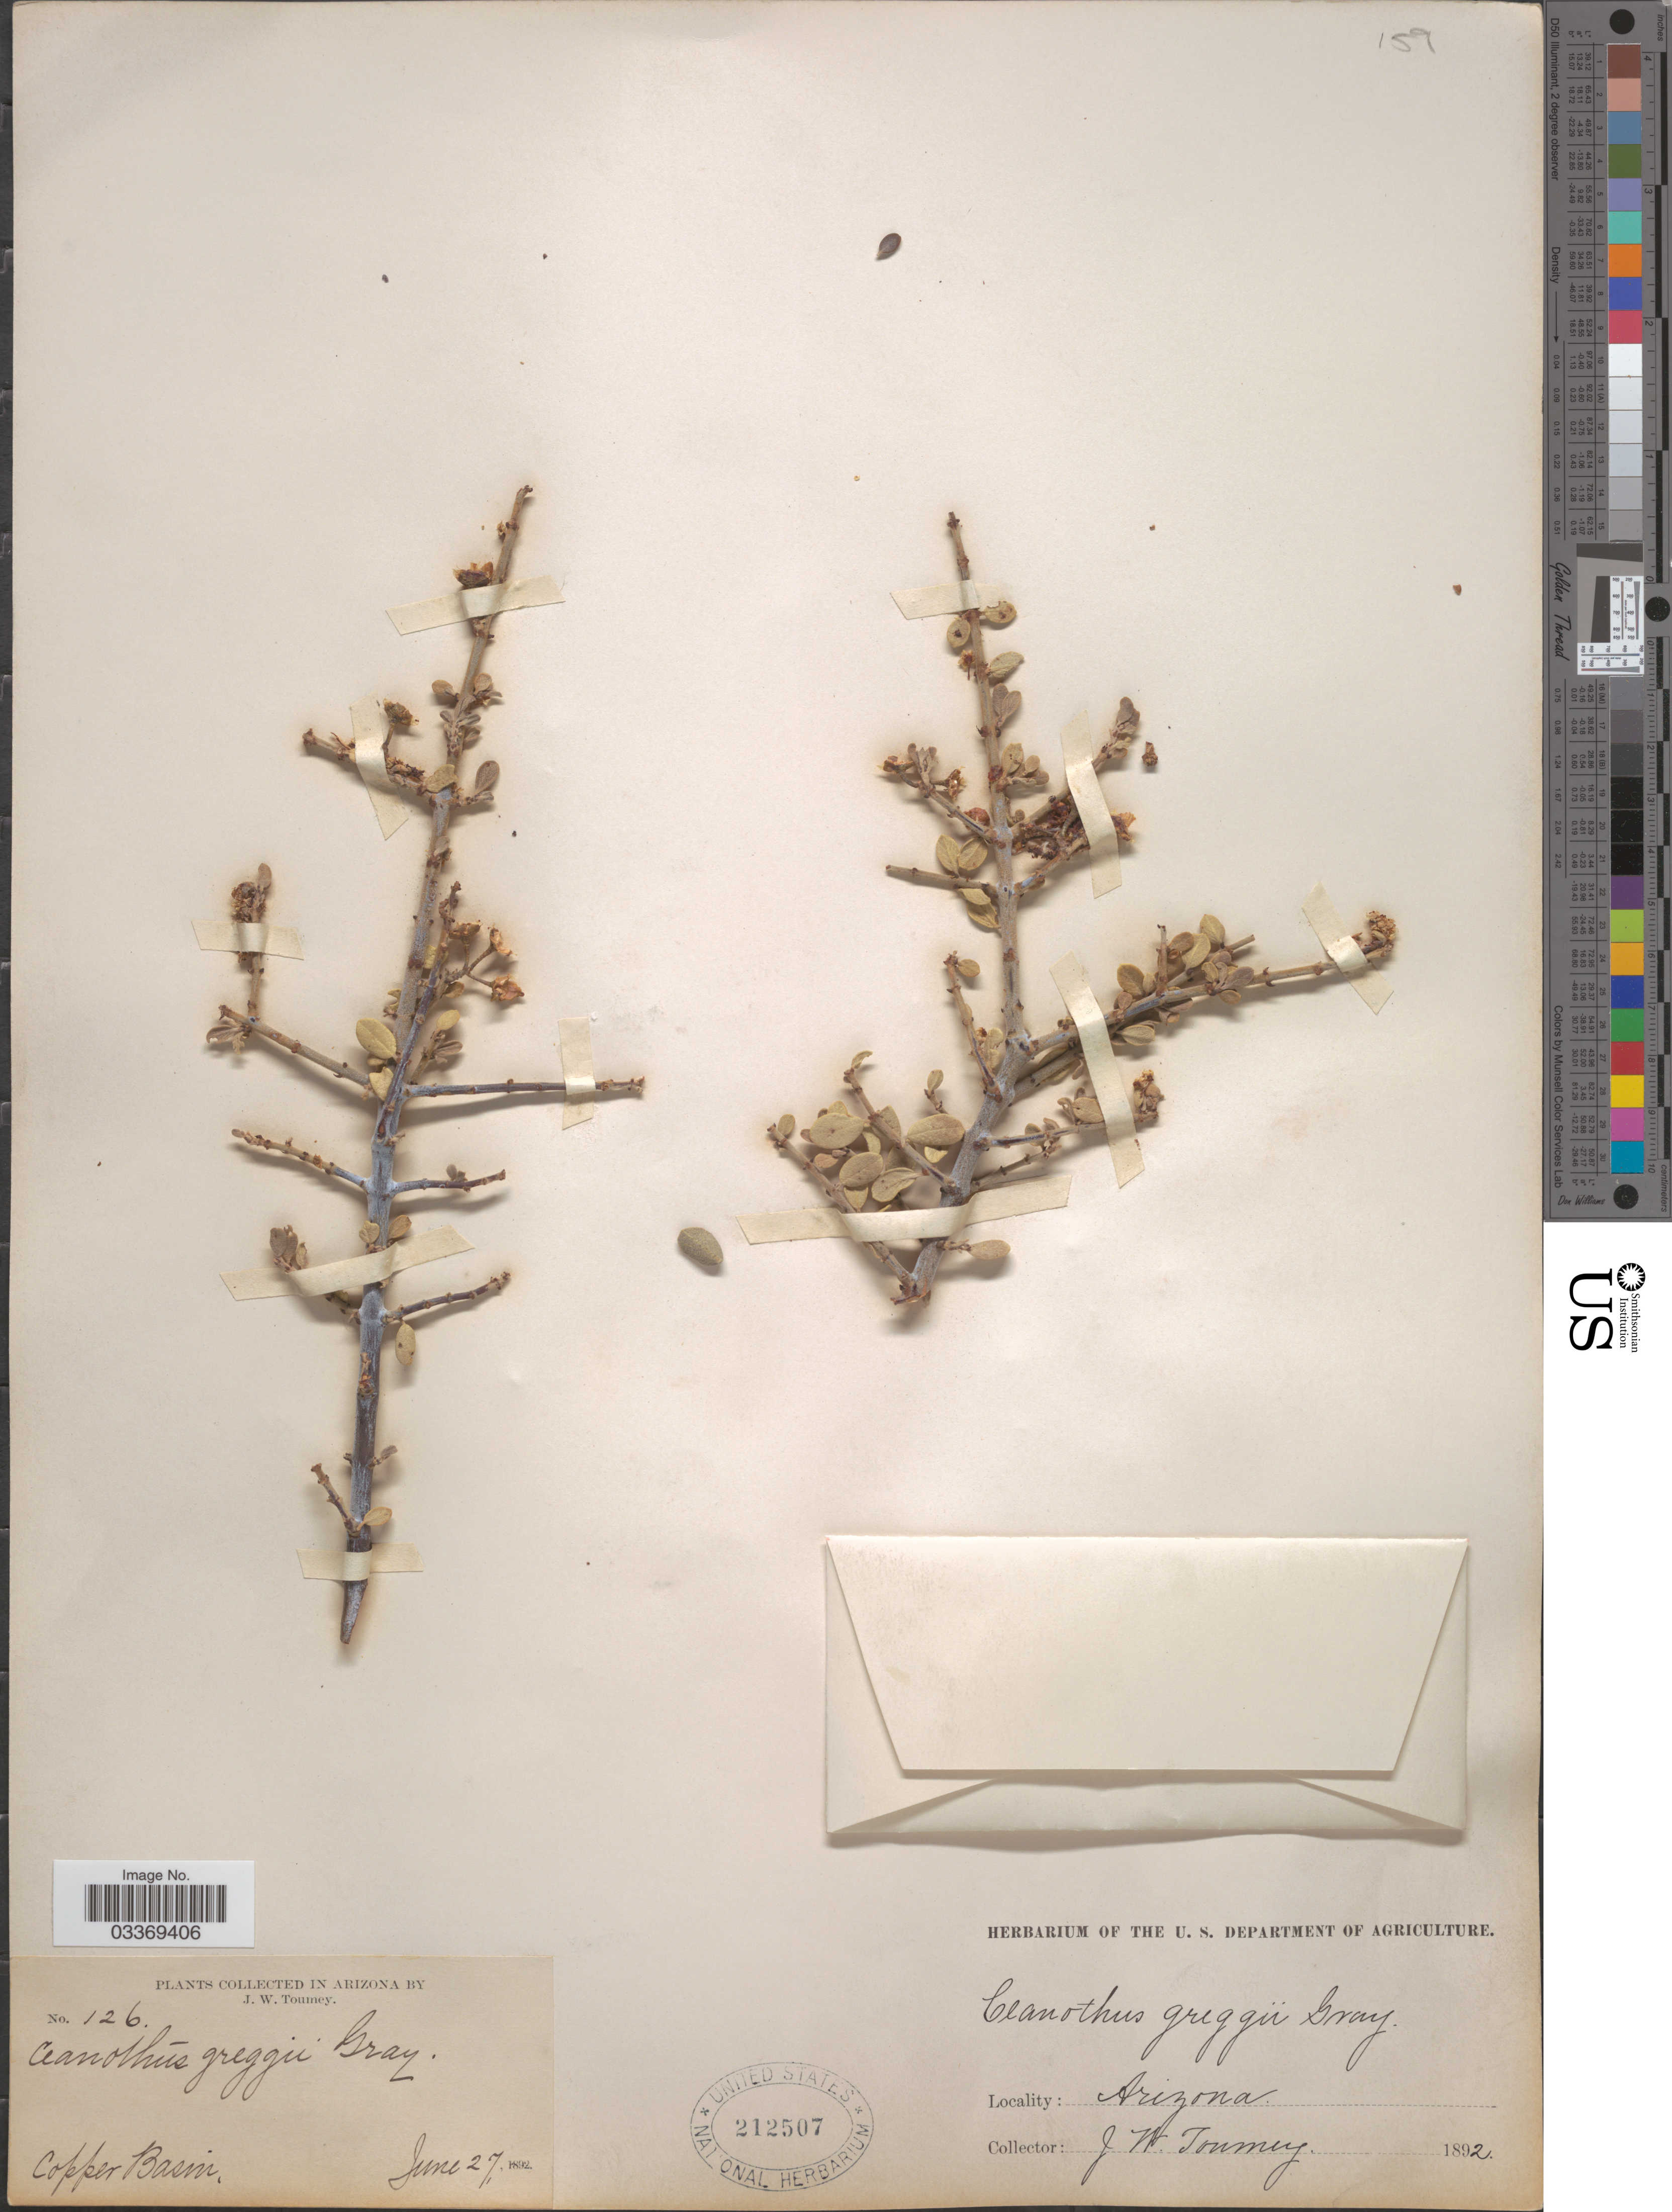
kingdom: Plantae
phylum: Tracheophyta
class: Magnoliopsida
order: Rosales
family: Rhamnaceae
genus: Ceanothus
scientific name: Ceanothus greggii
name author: A. Gray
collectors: J. W. Toumey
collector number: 126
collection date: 1892-06-27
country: United States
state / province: Arizona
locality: Copper Basin.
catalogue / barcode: US 212507